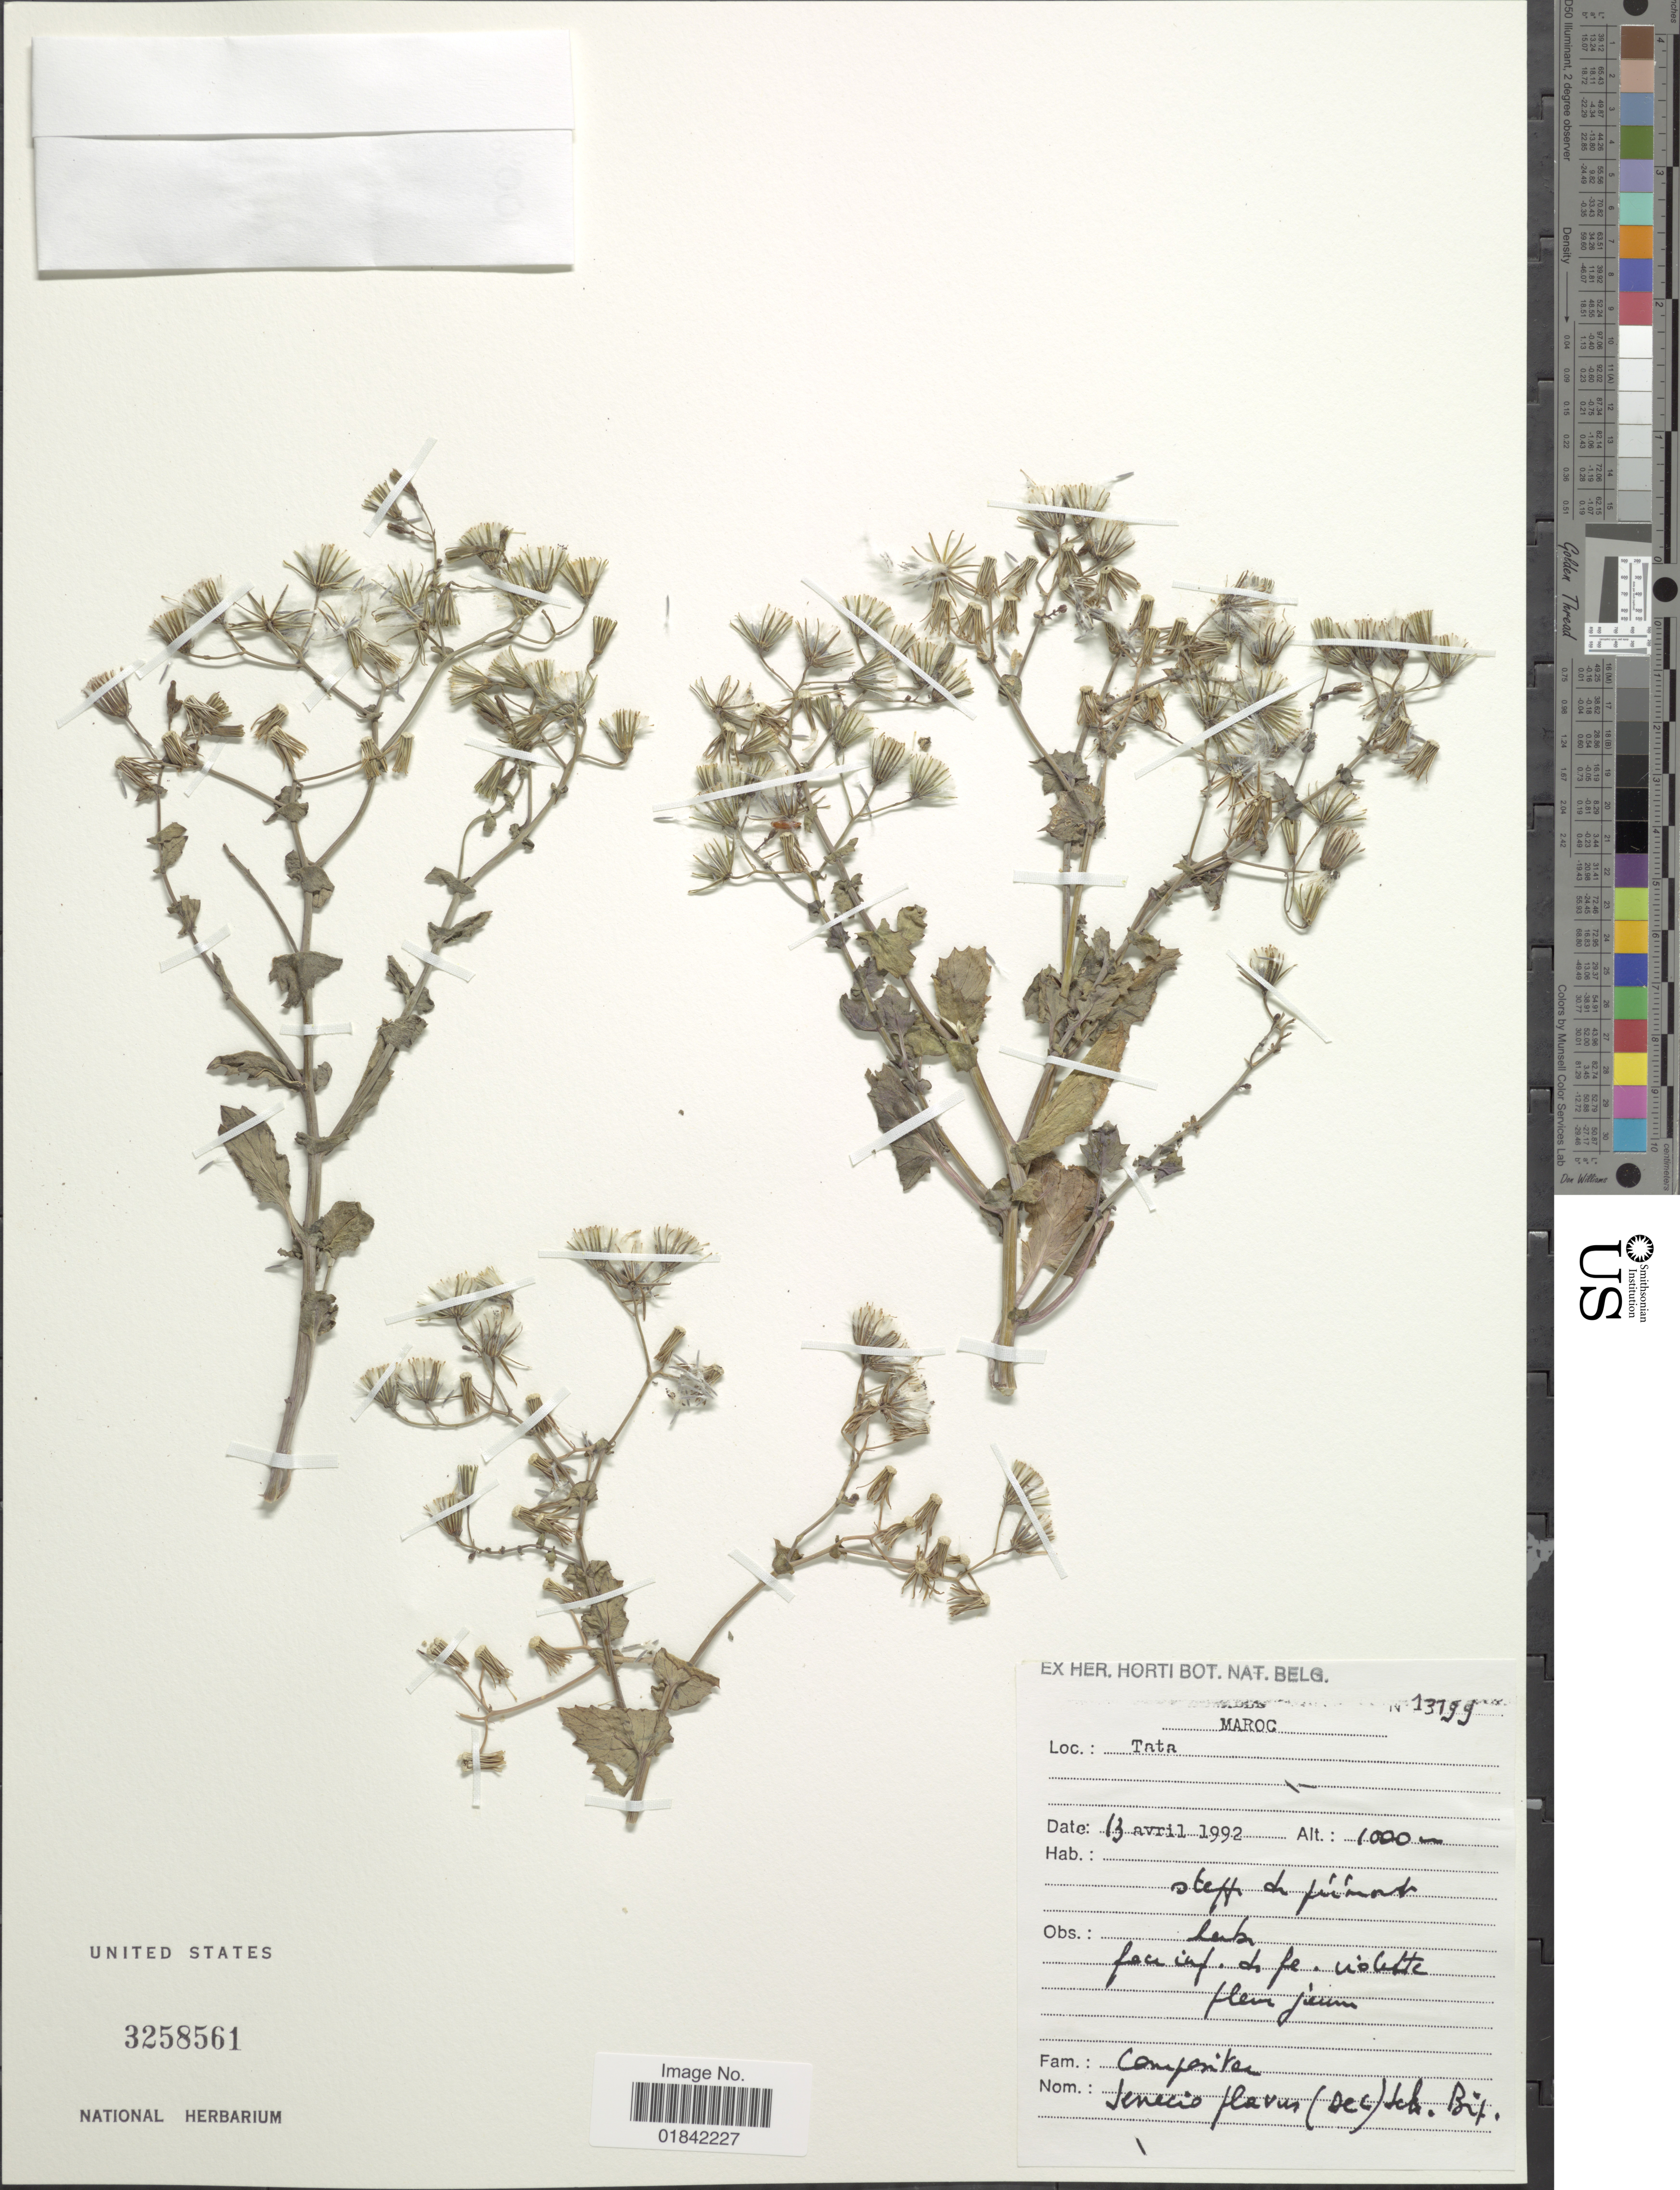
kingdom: Plantae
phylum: Tracheophyta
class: Magnoliopsida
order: Asterales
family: Asteraceae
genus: Senecio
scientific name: Senecio flavus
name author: (Decne.) Sch. Bip.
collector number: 13199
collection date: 1992-04-13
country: Morocco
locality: Tata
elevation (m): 1000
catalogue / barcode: US 3258561